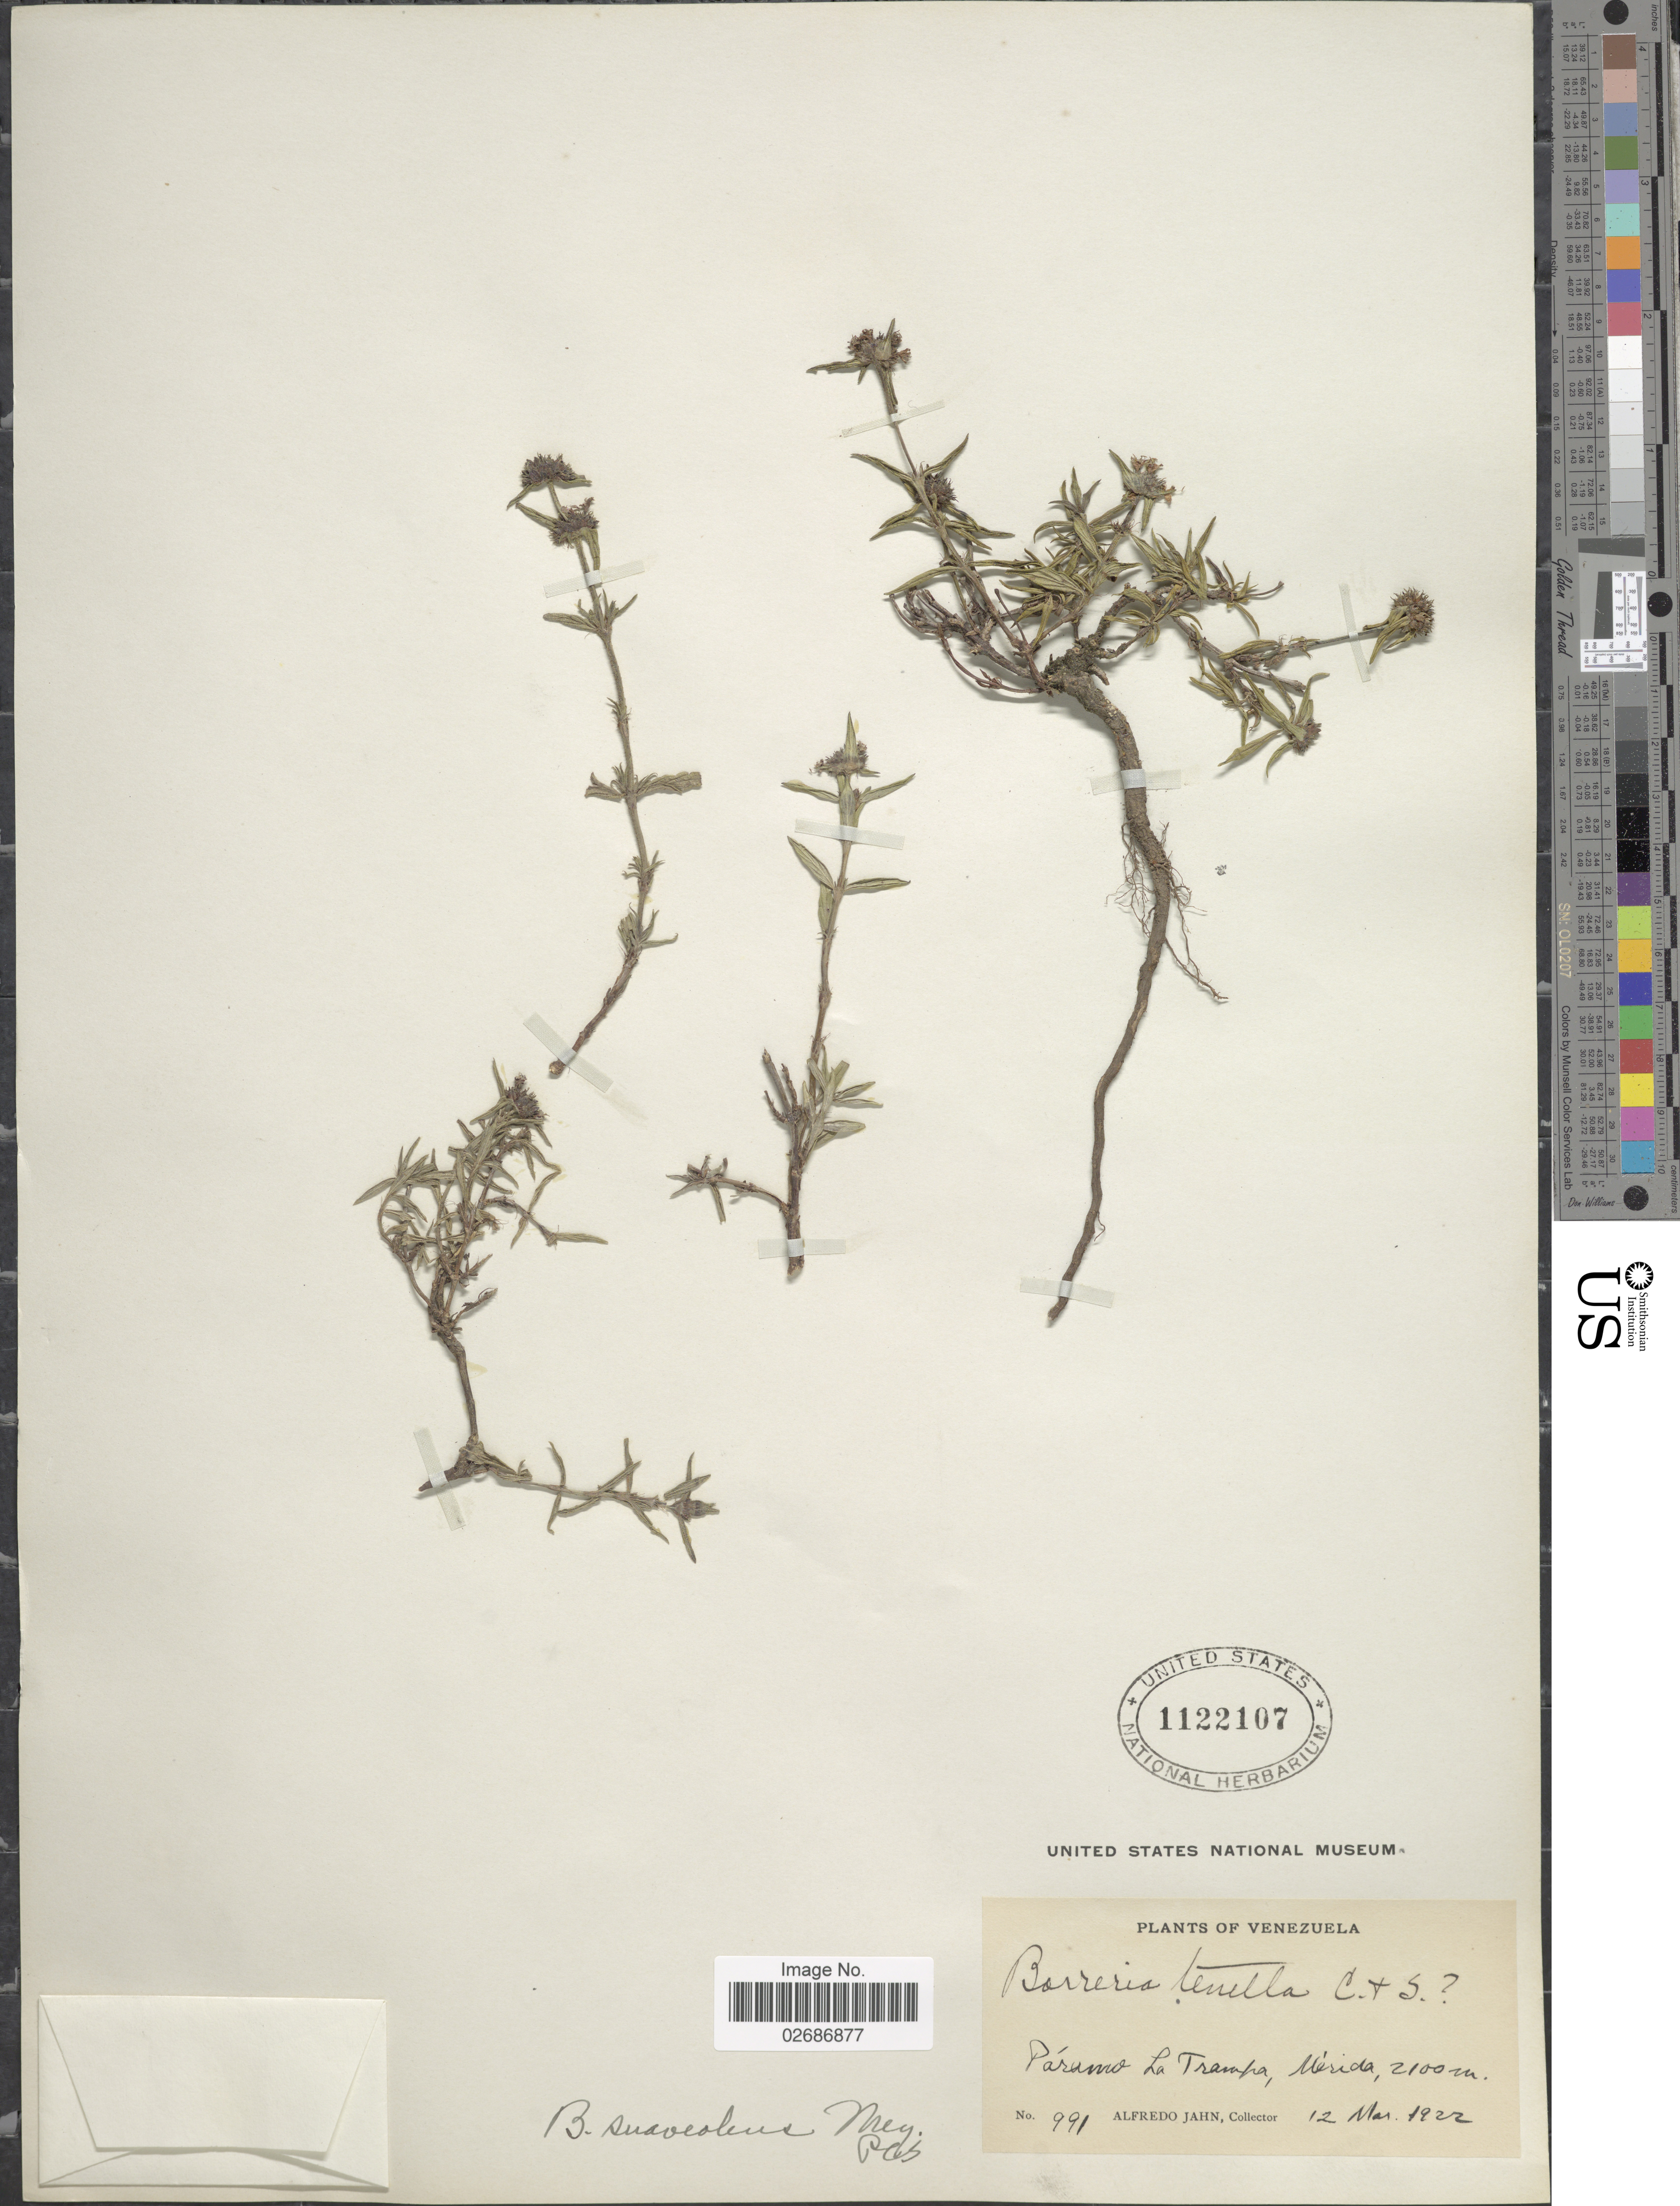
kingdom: Plantae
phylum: Tracheophyta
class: Magnoliopsida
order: Gentianales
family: Rubiaceae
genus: Borreria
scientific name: Borreria suaveolens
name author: G. Mey.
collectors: A. Jahn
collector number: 991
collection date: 1922-03-12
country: Venezuela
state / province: Mérida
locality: Paramo La Trampa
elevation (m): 2100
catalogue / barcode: US 1122107